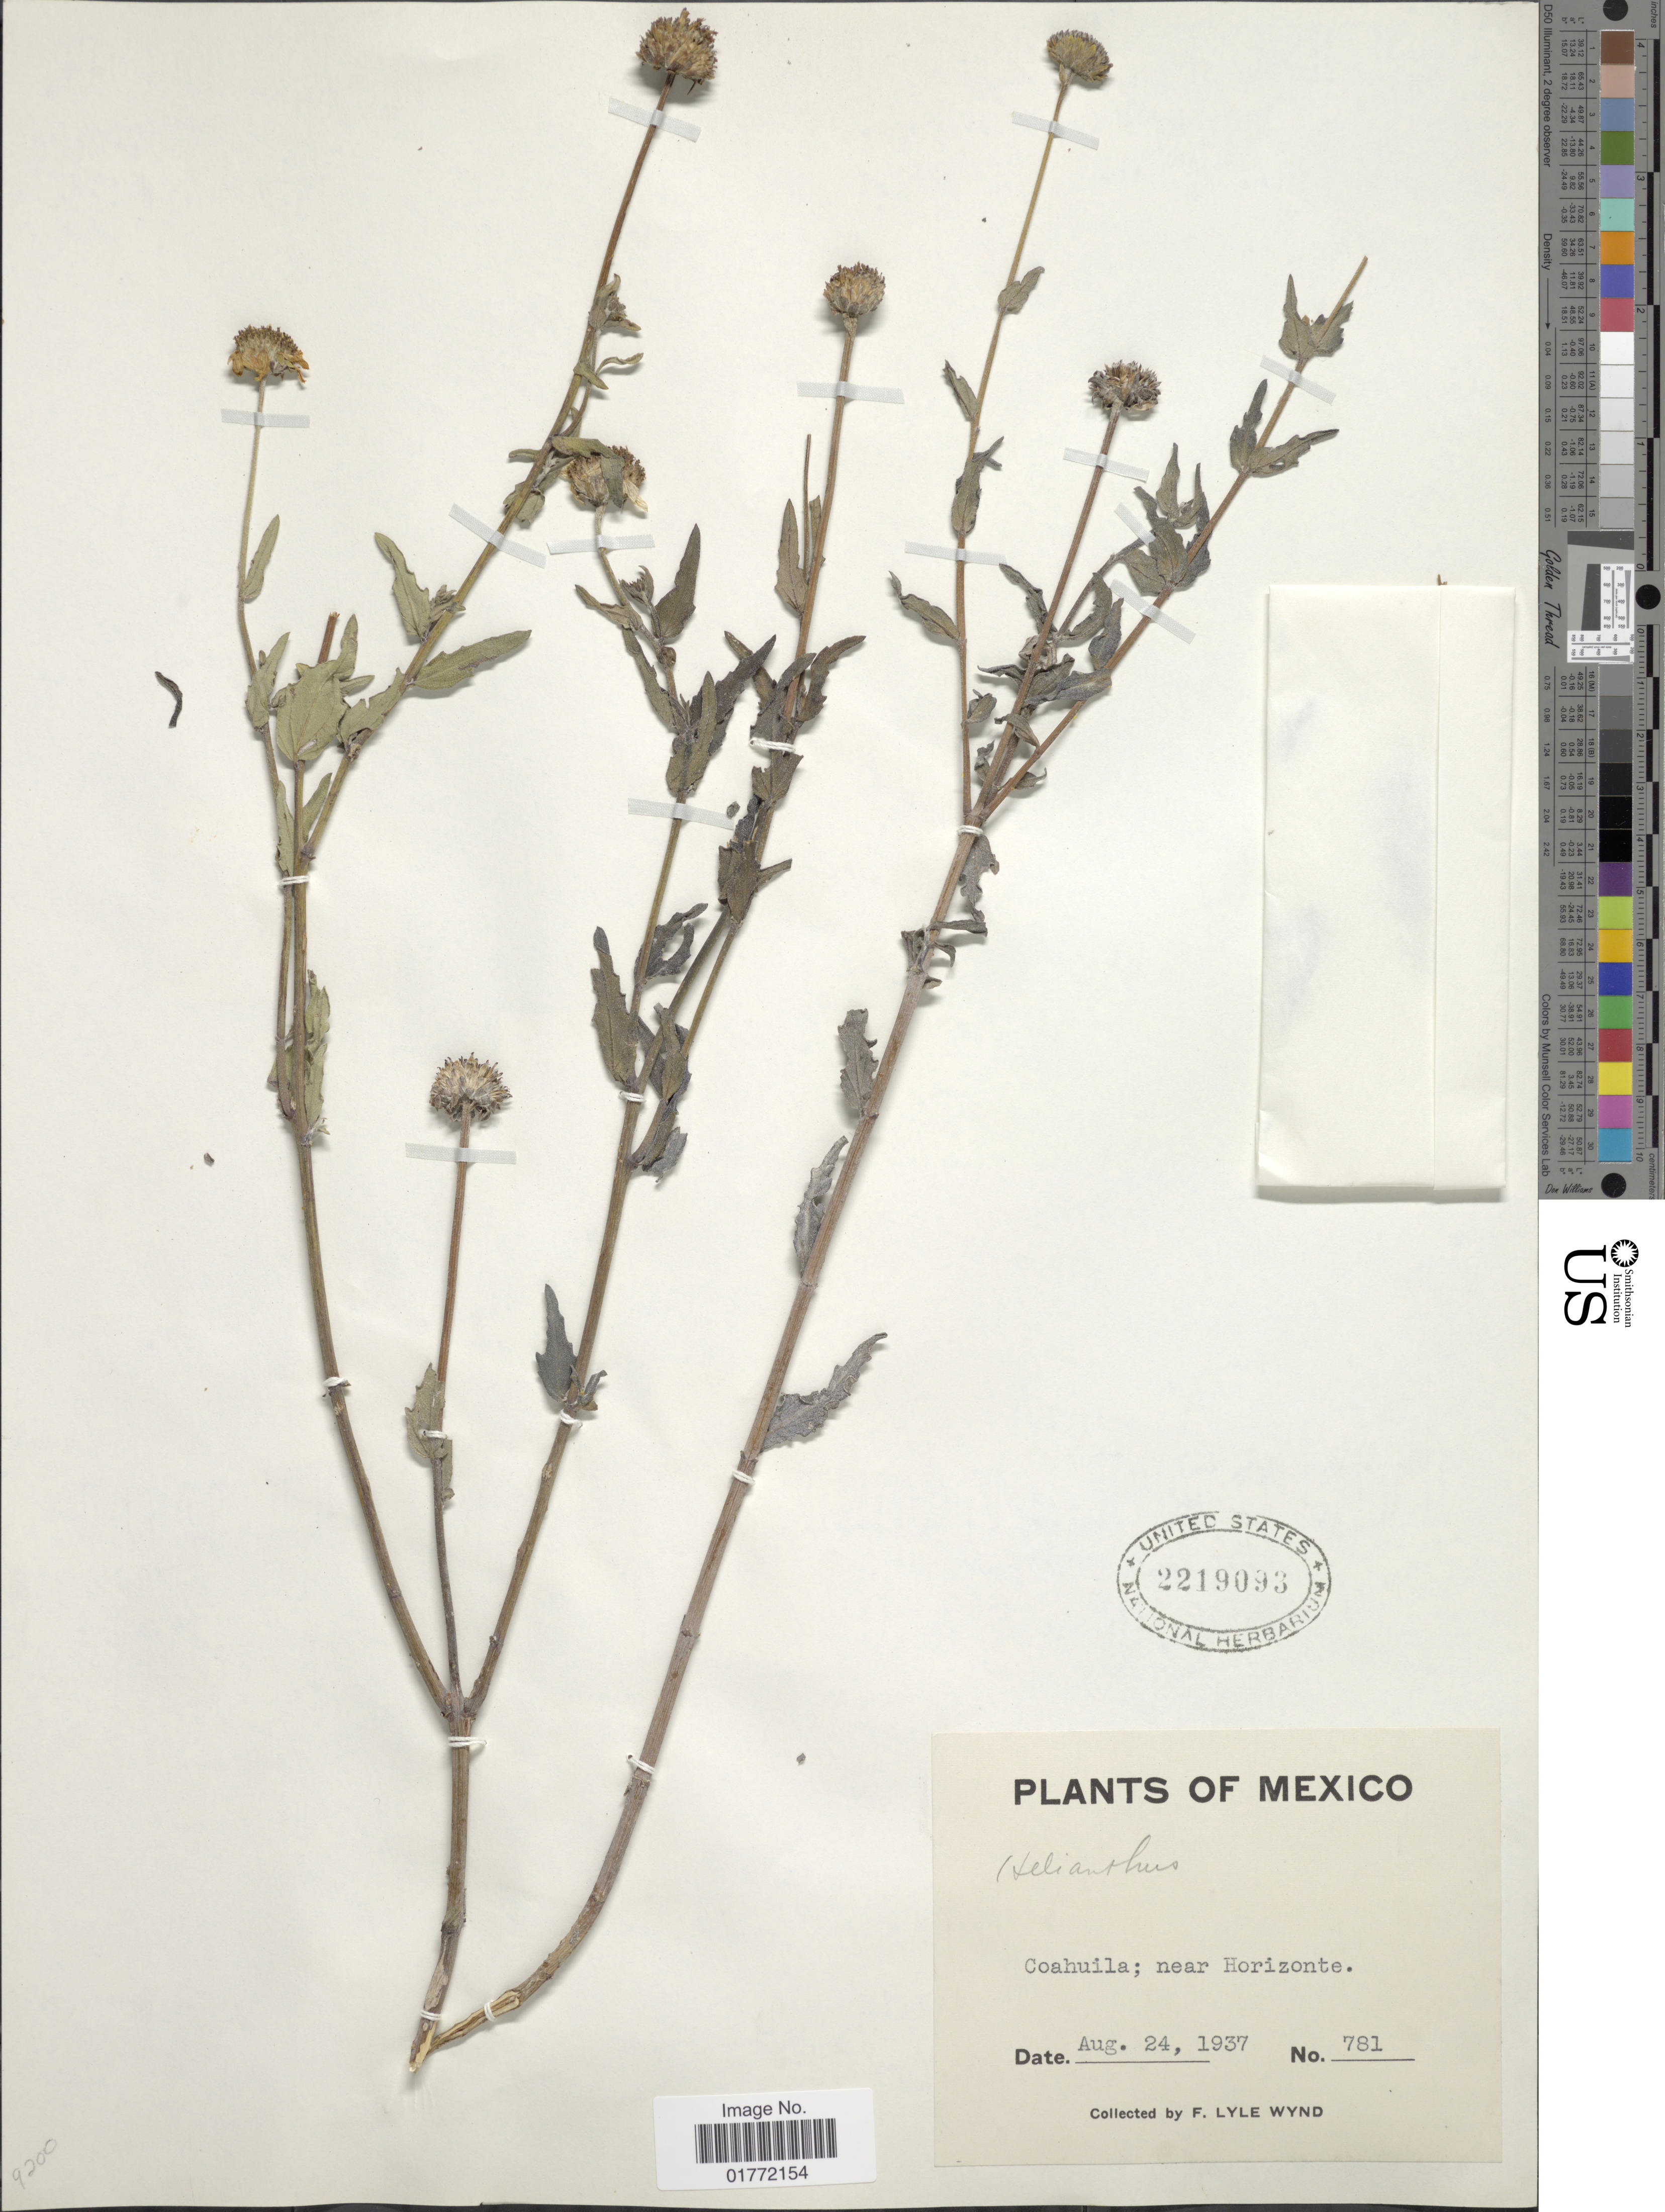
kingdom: Plantae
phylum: Tracheophyta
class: Magnoliopsida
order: Asterales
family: Asteraceae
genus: Helianthus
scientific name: Helianthus laciniatus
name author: A. Gray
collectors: F. L. Wynd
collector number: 781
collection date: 1937-08-24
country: Mexico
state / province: Coahuila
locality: Near Horizonte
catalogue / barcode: US 2219093